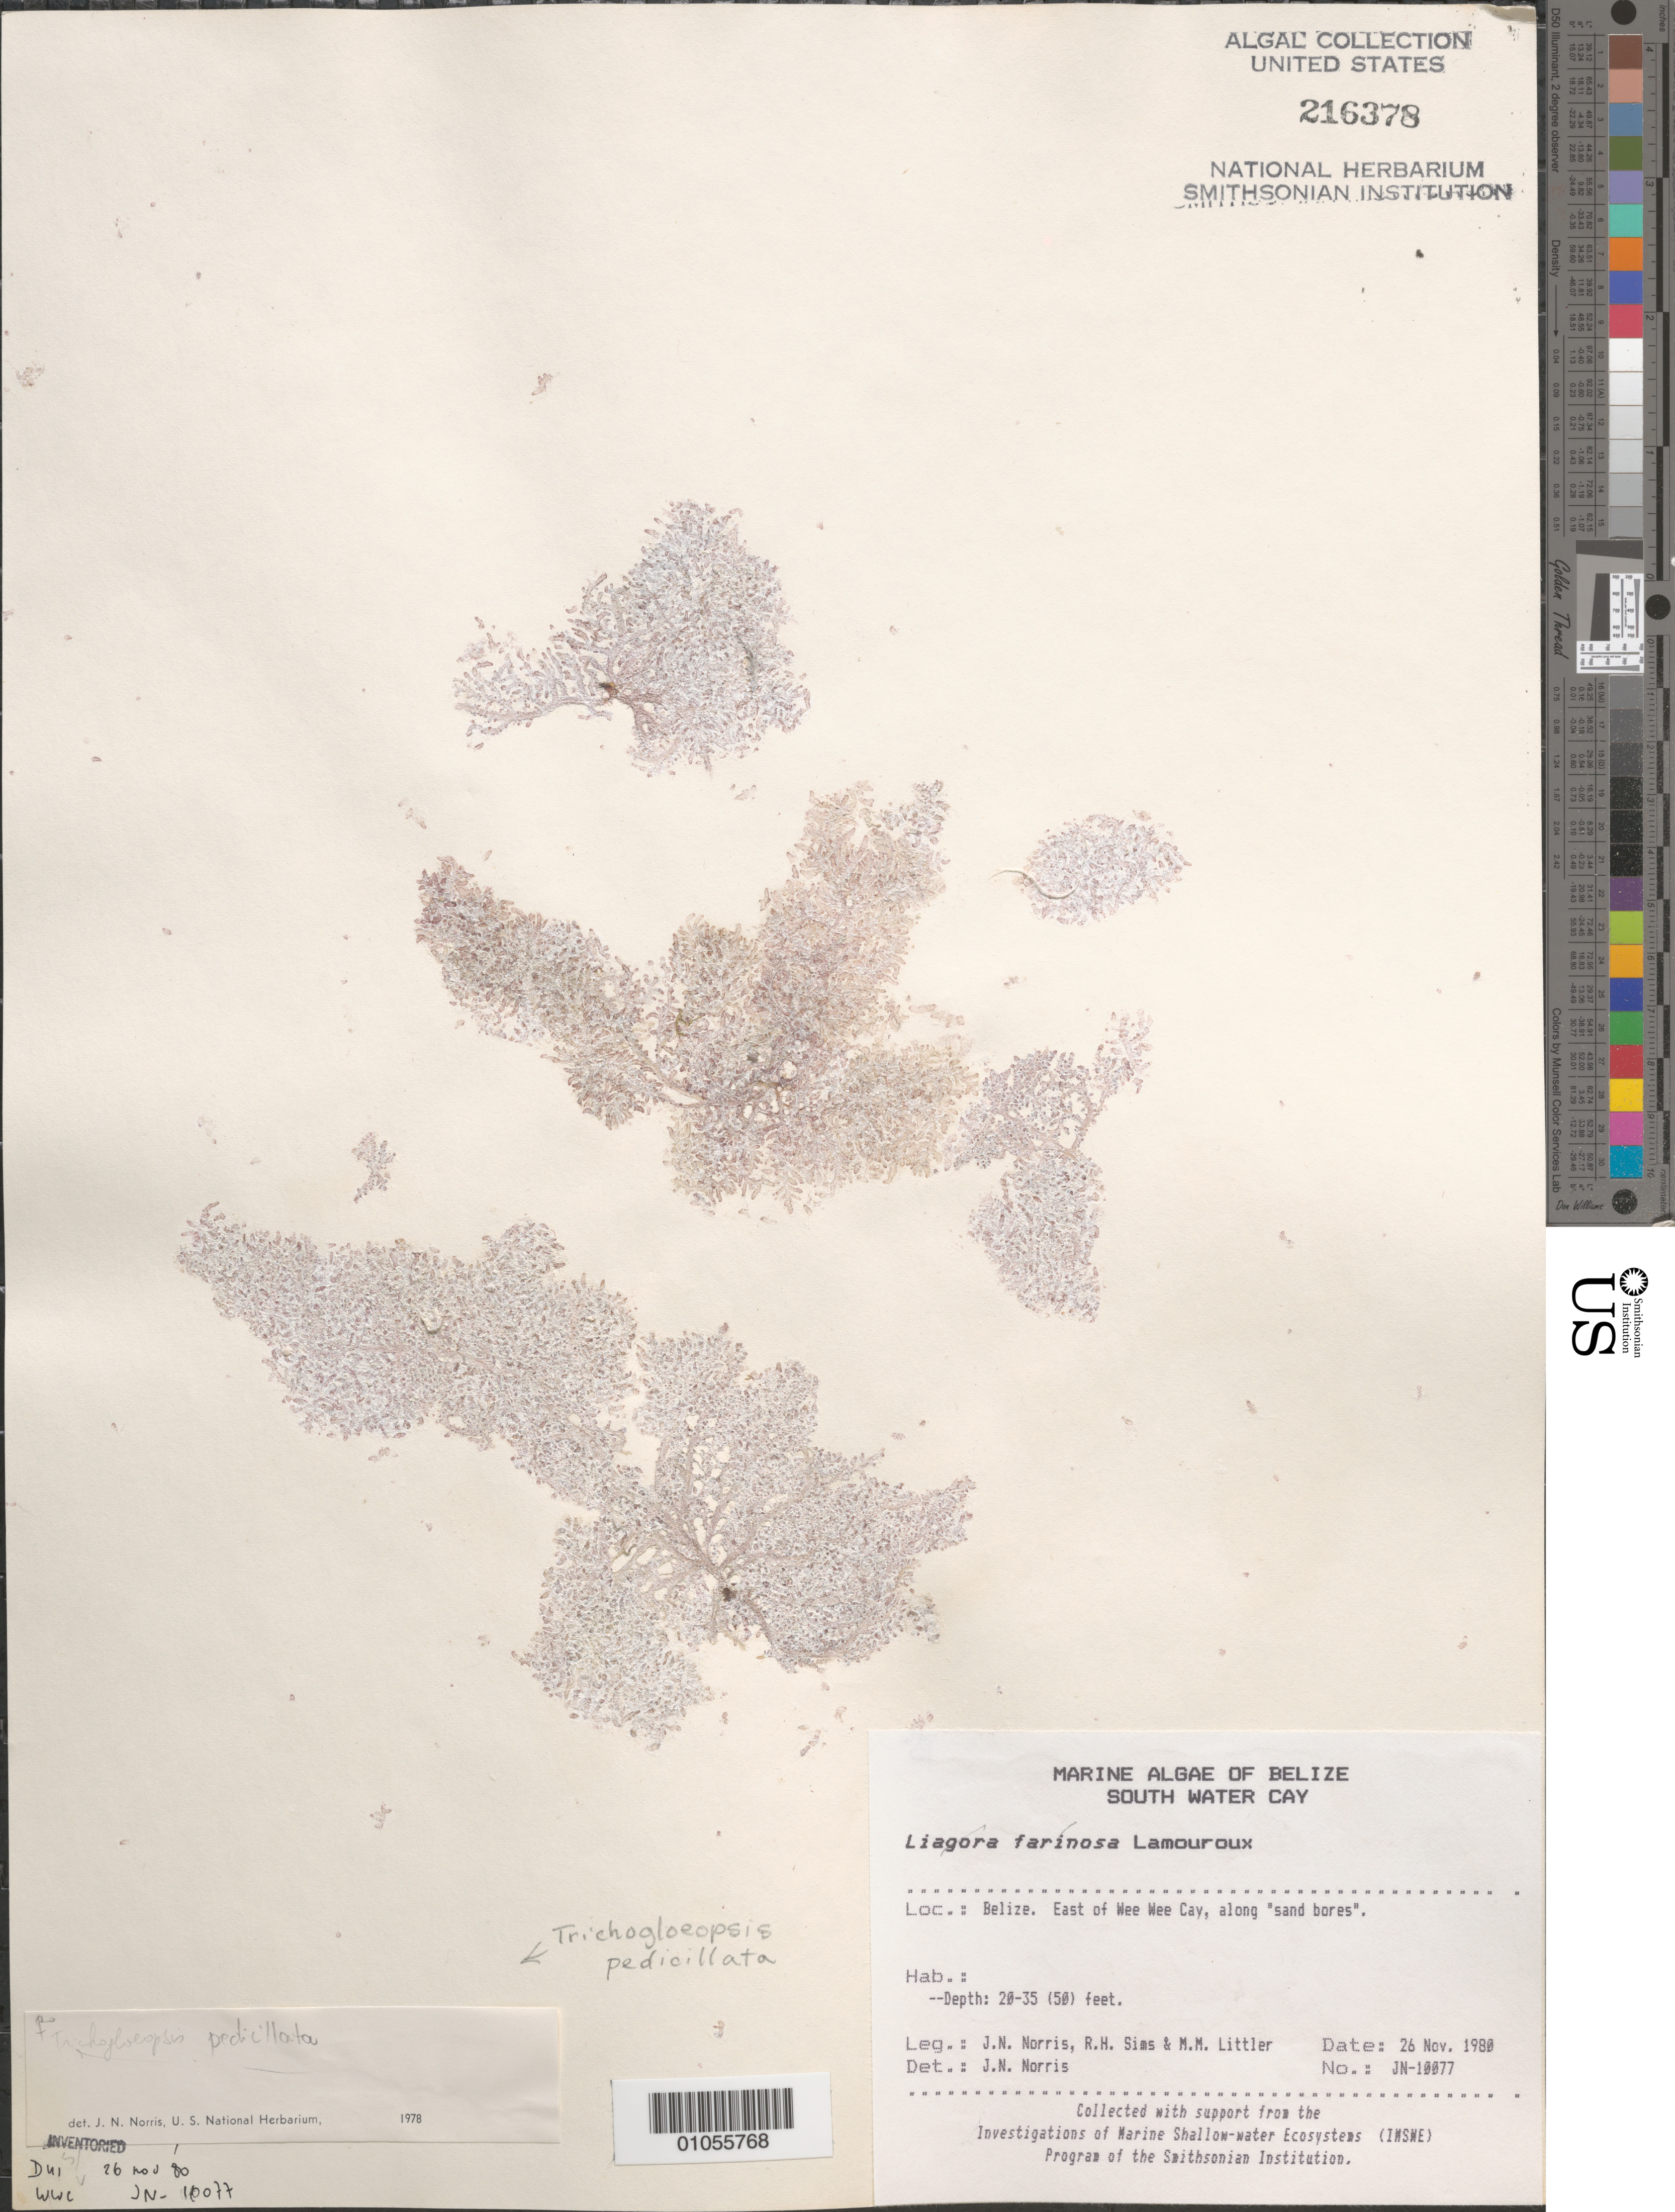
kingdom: Plantae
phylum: Rhodophyta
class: Florideophyceae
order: Nemaliales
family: Liagoraceae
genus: Trichogloeopsis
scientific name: Trichogloeopsis pedicellata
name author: (M. Howe in Britton & Millsp.) I.A. Abbott & Doty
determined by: Norris, James N.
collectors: J. N. Norris, R. H. Sims & M. M. Littler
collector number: JN-10077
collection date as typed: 26 Nov 1980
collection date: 1980-11-26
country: Belize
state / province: Stann Creek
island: Wee Wee Cay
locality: East of Wee Wee Cay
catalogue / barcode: US 216378